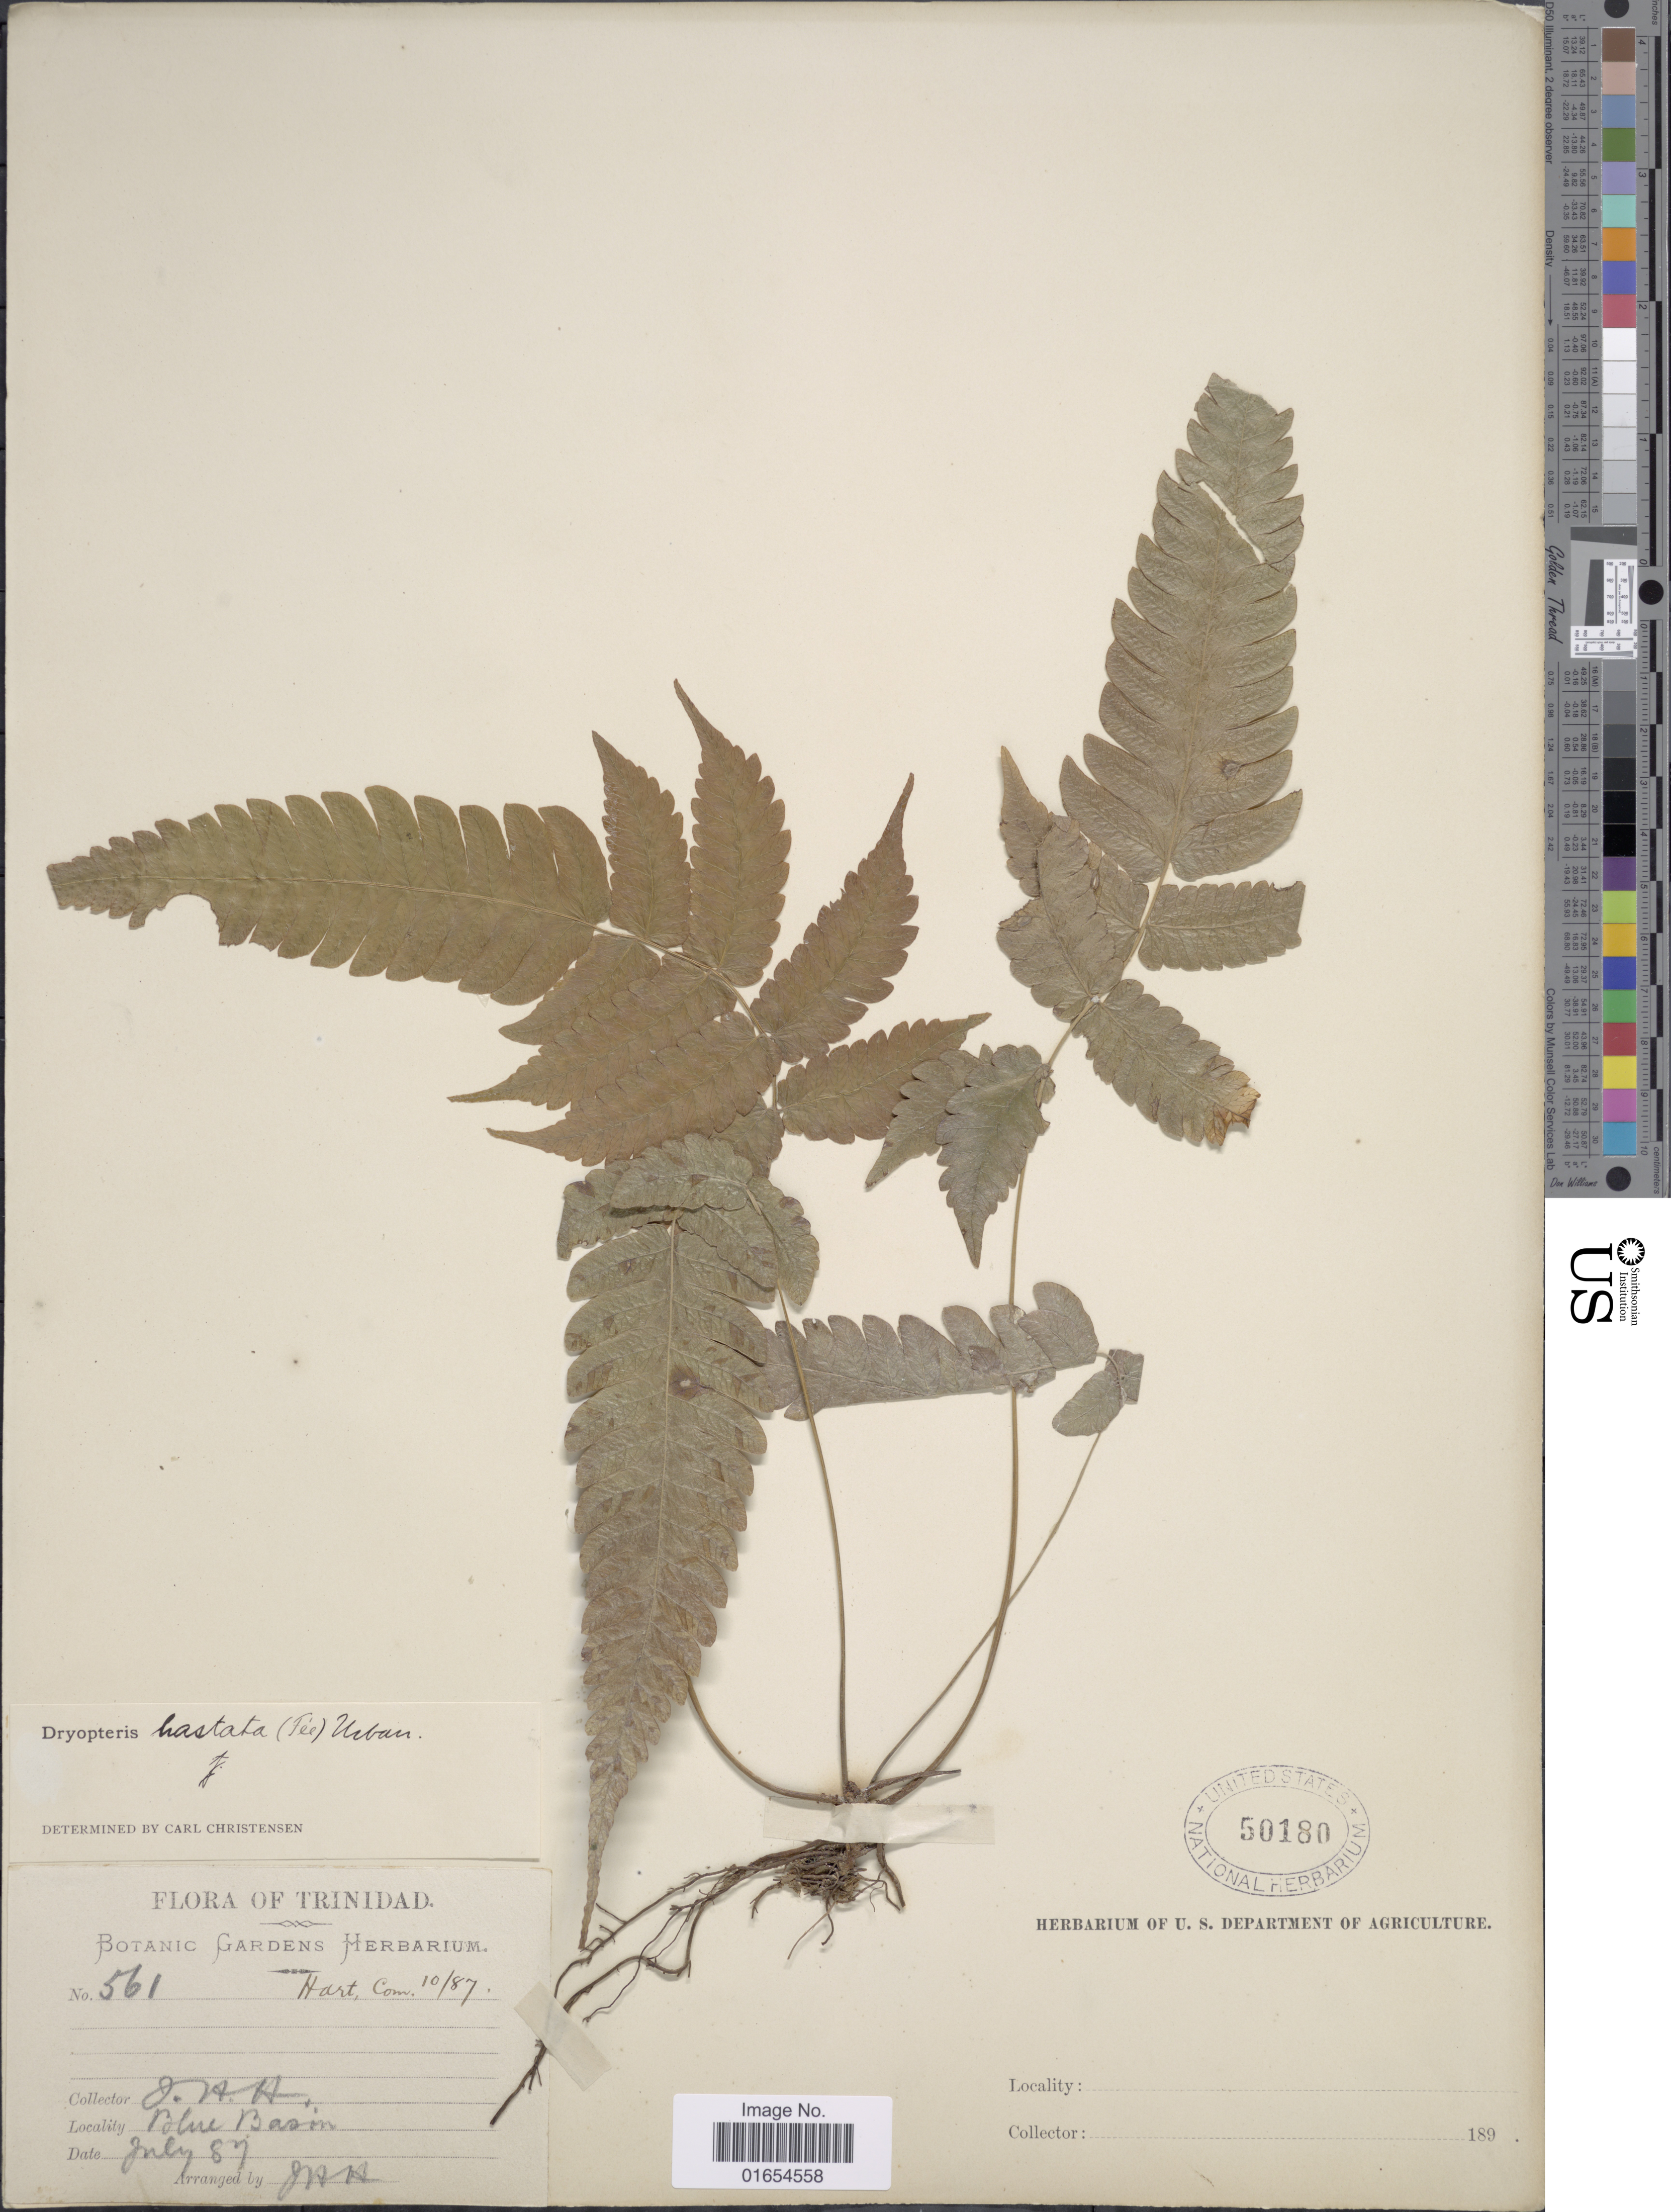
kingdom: Plantae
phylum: Tracheophyta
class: Polypodiopsida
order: Polypodiales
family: Thelypteridaceae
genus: Goniopteris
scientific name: Goniopteris hastata (Fée) comb. nov., ined 2015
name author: (Fée)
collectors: J. H. Hart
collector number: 561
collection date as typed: Transcribed d/m/y: /7/87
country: Trinidad and Tobago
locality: Blue Basin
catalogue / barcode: US 50180